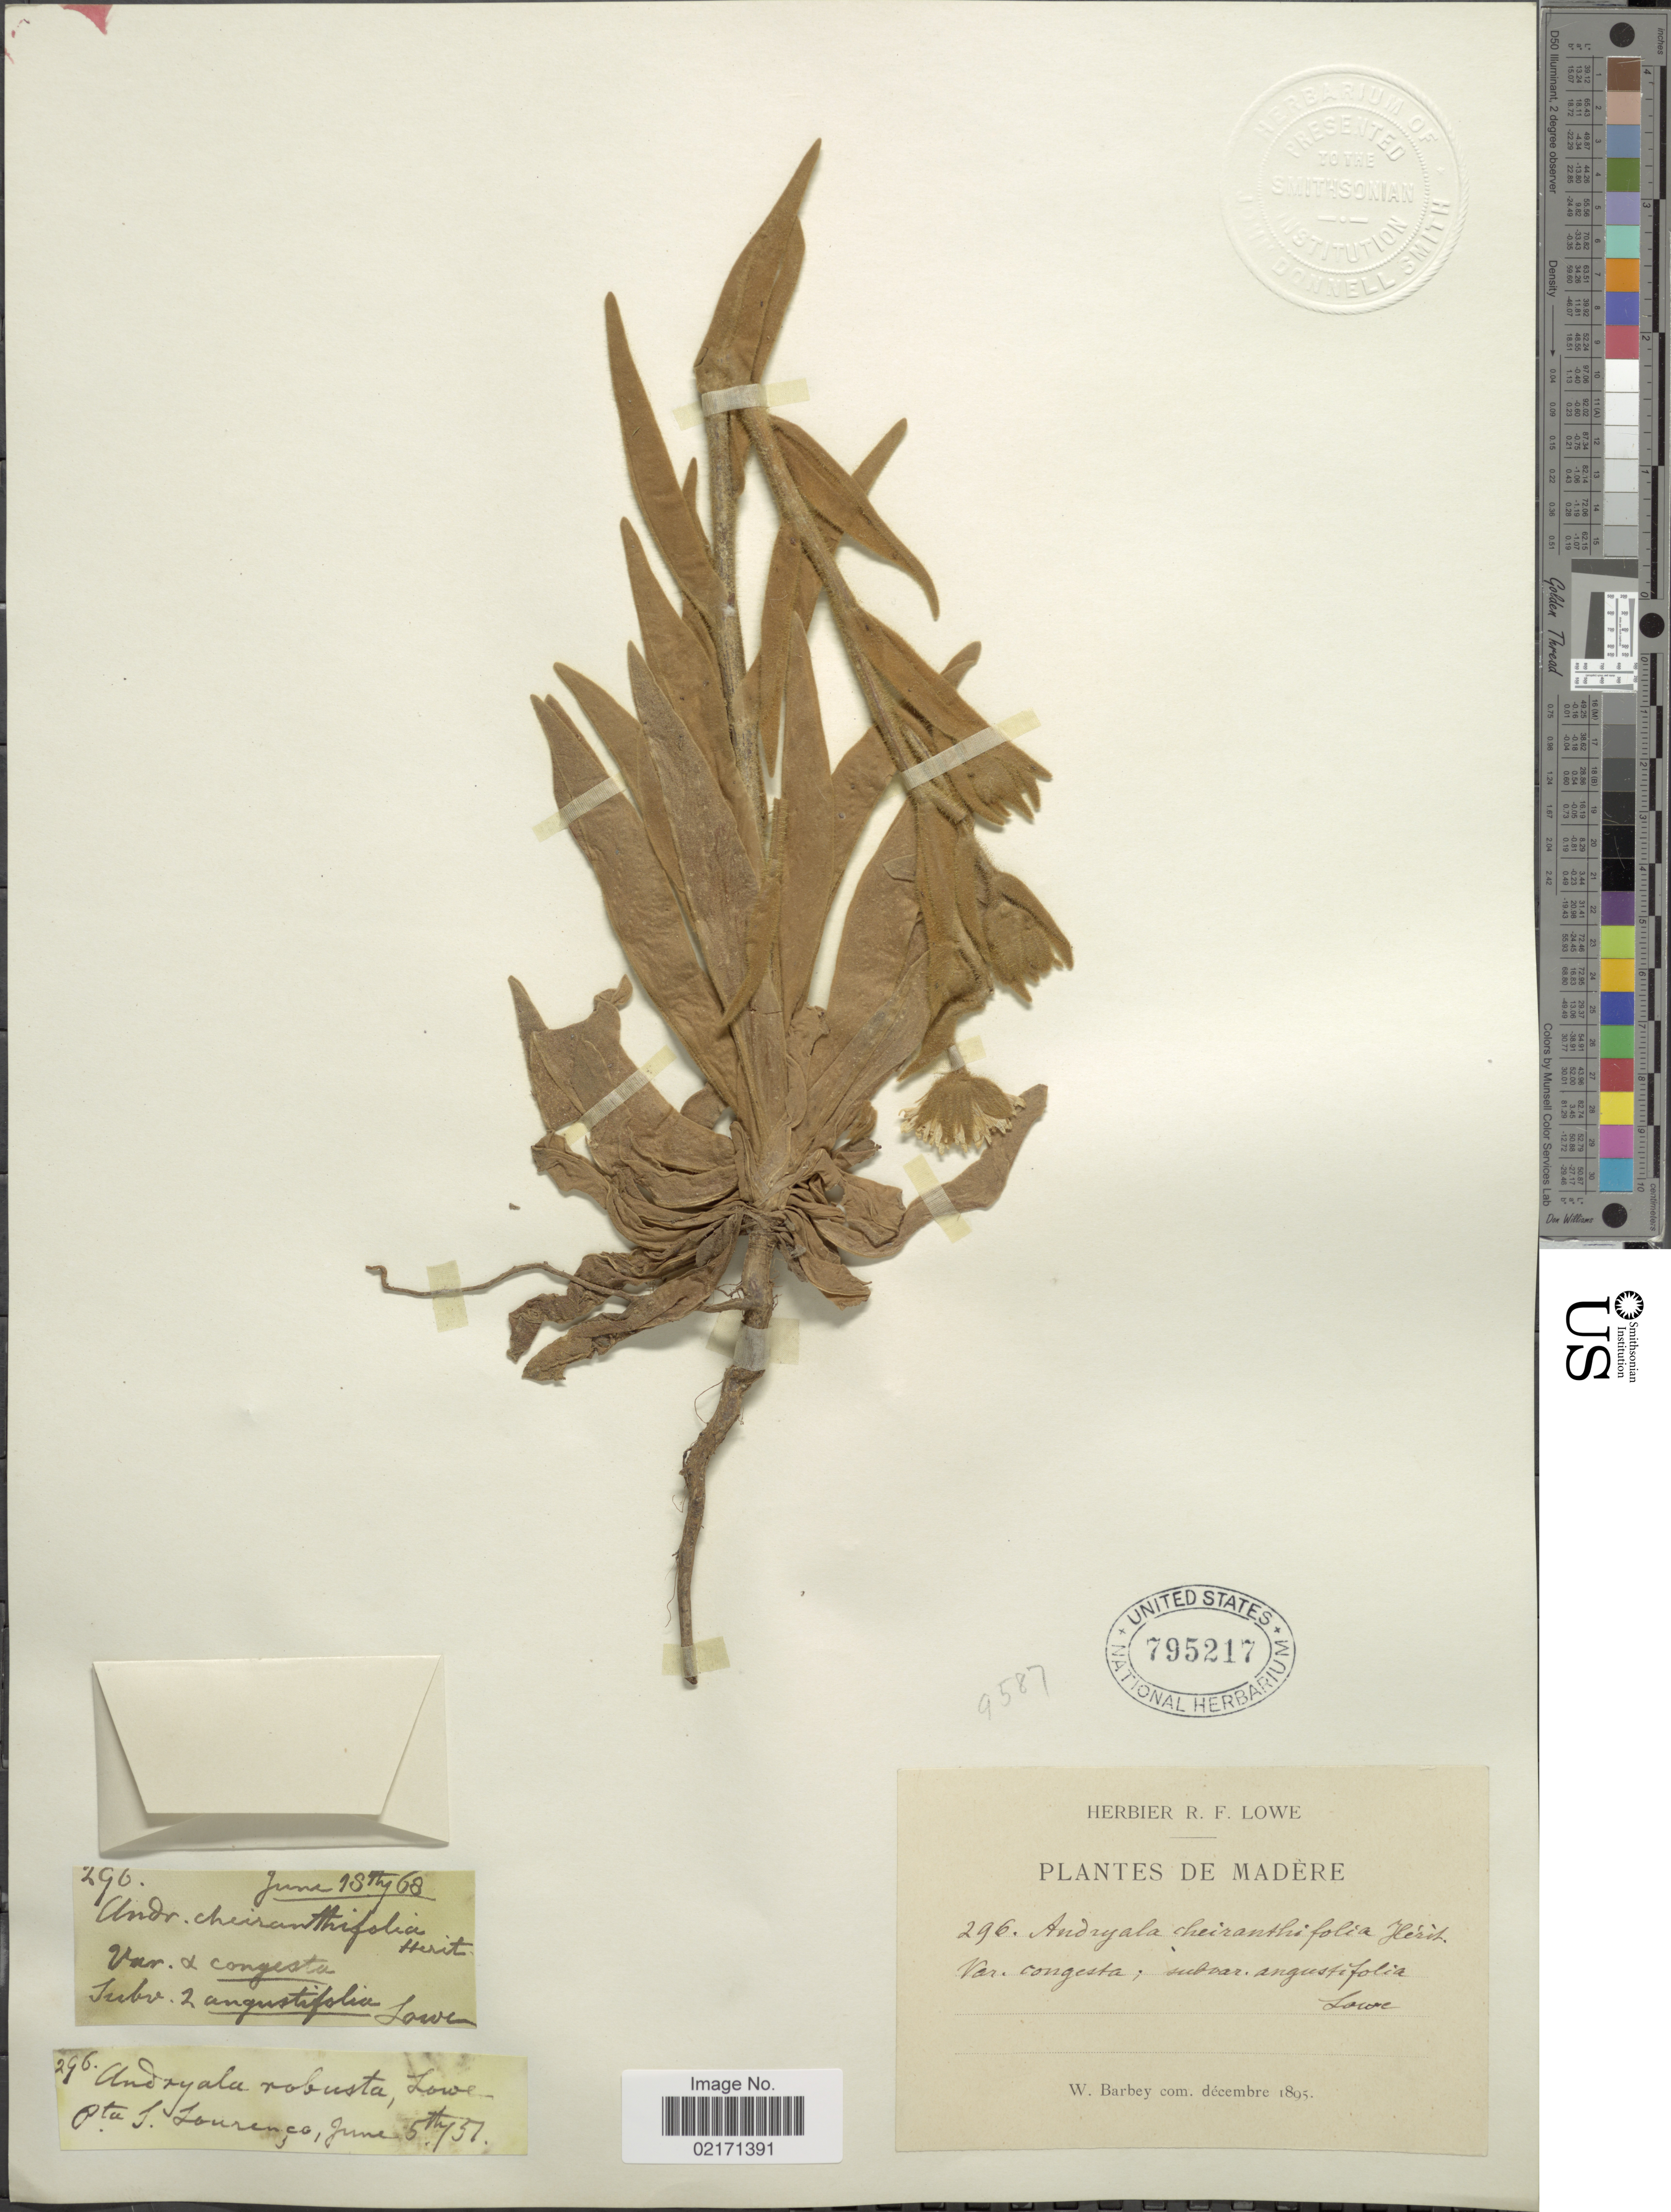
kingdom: Plantae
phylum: Tracheophyta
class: Magnoliopsida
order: Asterales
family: Asteraceae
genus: Andryala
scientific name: Andryala glandulosa subsp. cheiranthifolia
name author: (L'Hér.) Greuter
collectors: ex herb. R. F. Lowe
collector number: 296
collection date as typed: Transcribed d/m/y: 5/6/57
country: Portugal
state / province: Madeira (Aut. Reg.)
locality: Madere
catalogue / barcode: US 795217